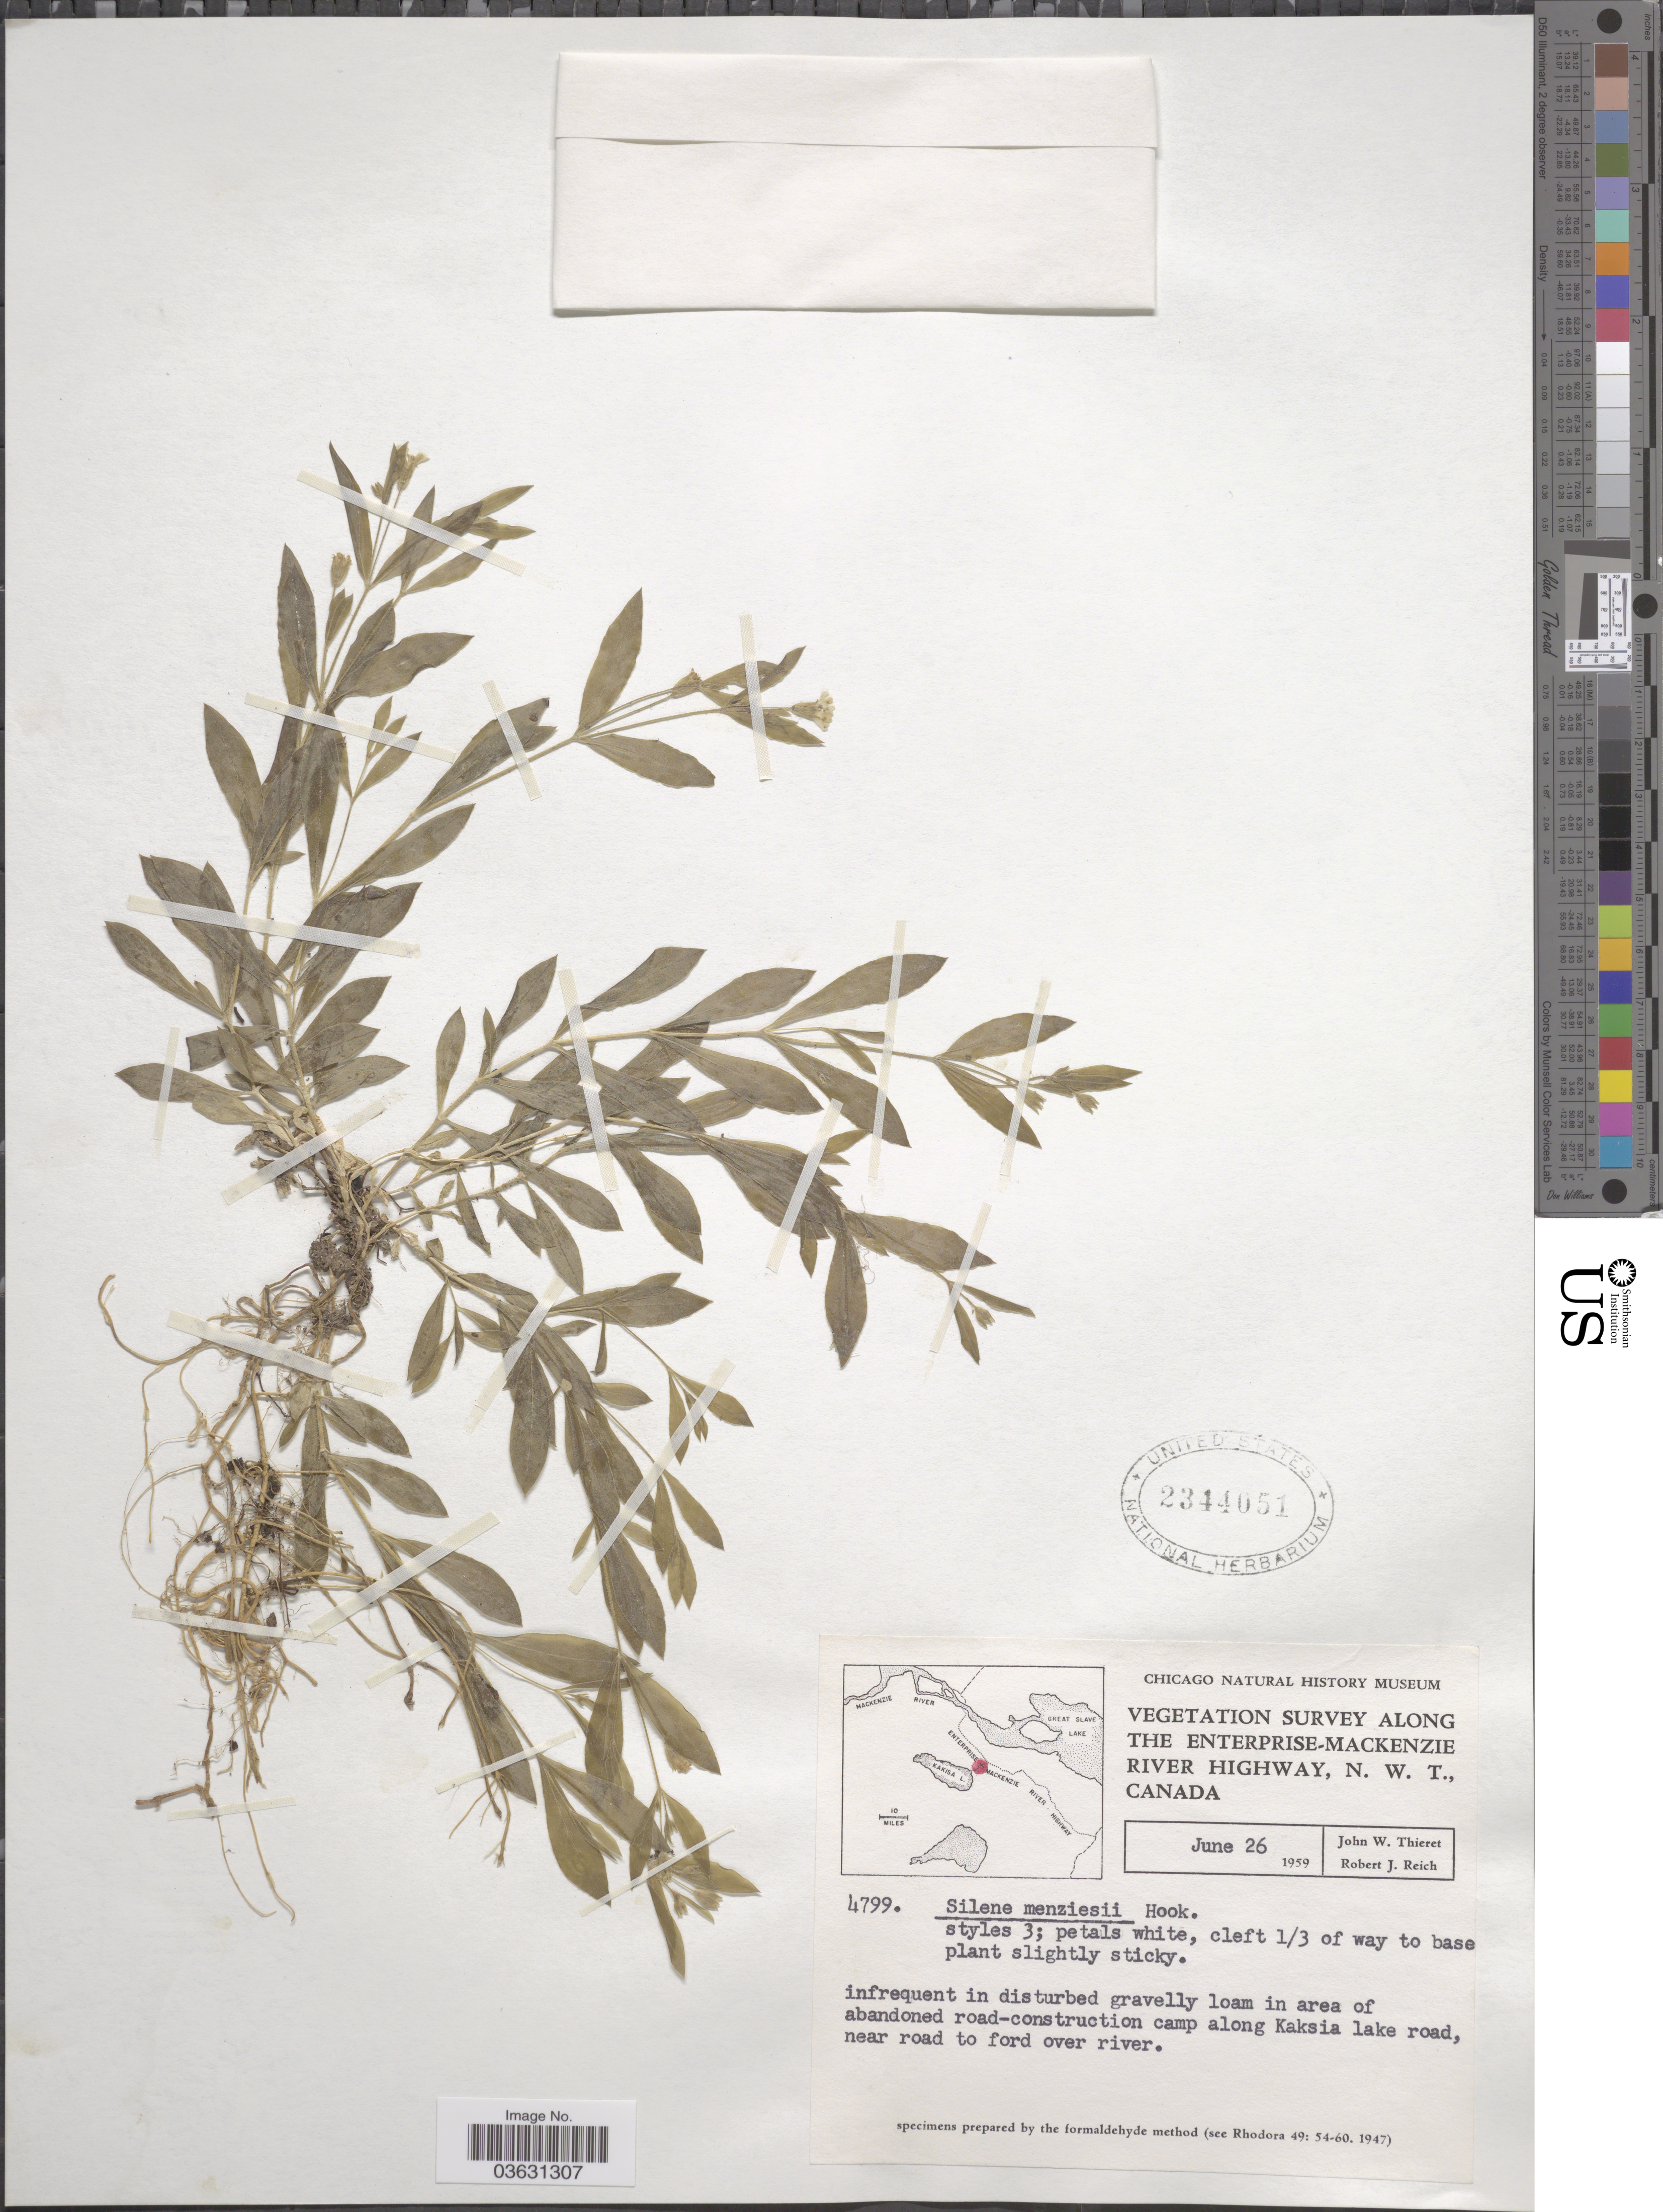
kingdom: Plantae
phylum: Tracheophyta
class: Magnoliopsida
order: Caryophyllales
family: Caryophyllaceae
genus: Silene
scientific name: Silene menziesii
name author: Hook.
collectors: J. W. Thieret & R. Reich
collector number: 4799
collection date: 1959-06-26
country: Canada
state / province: Northwest Territories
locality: Along the Enterprise-Mackenzie River Highway. In area of abandoned road-construction camp along Kaksia lake road, near road to ford over river.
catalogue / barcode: US 2344051